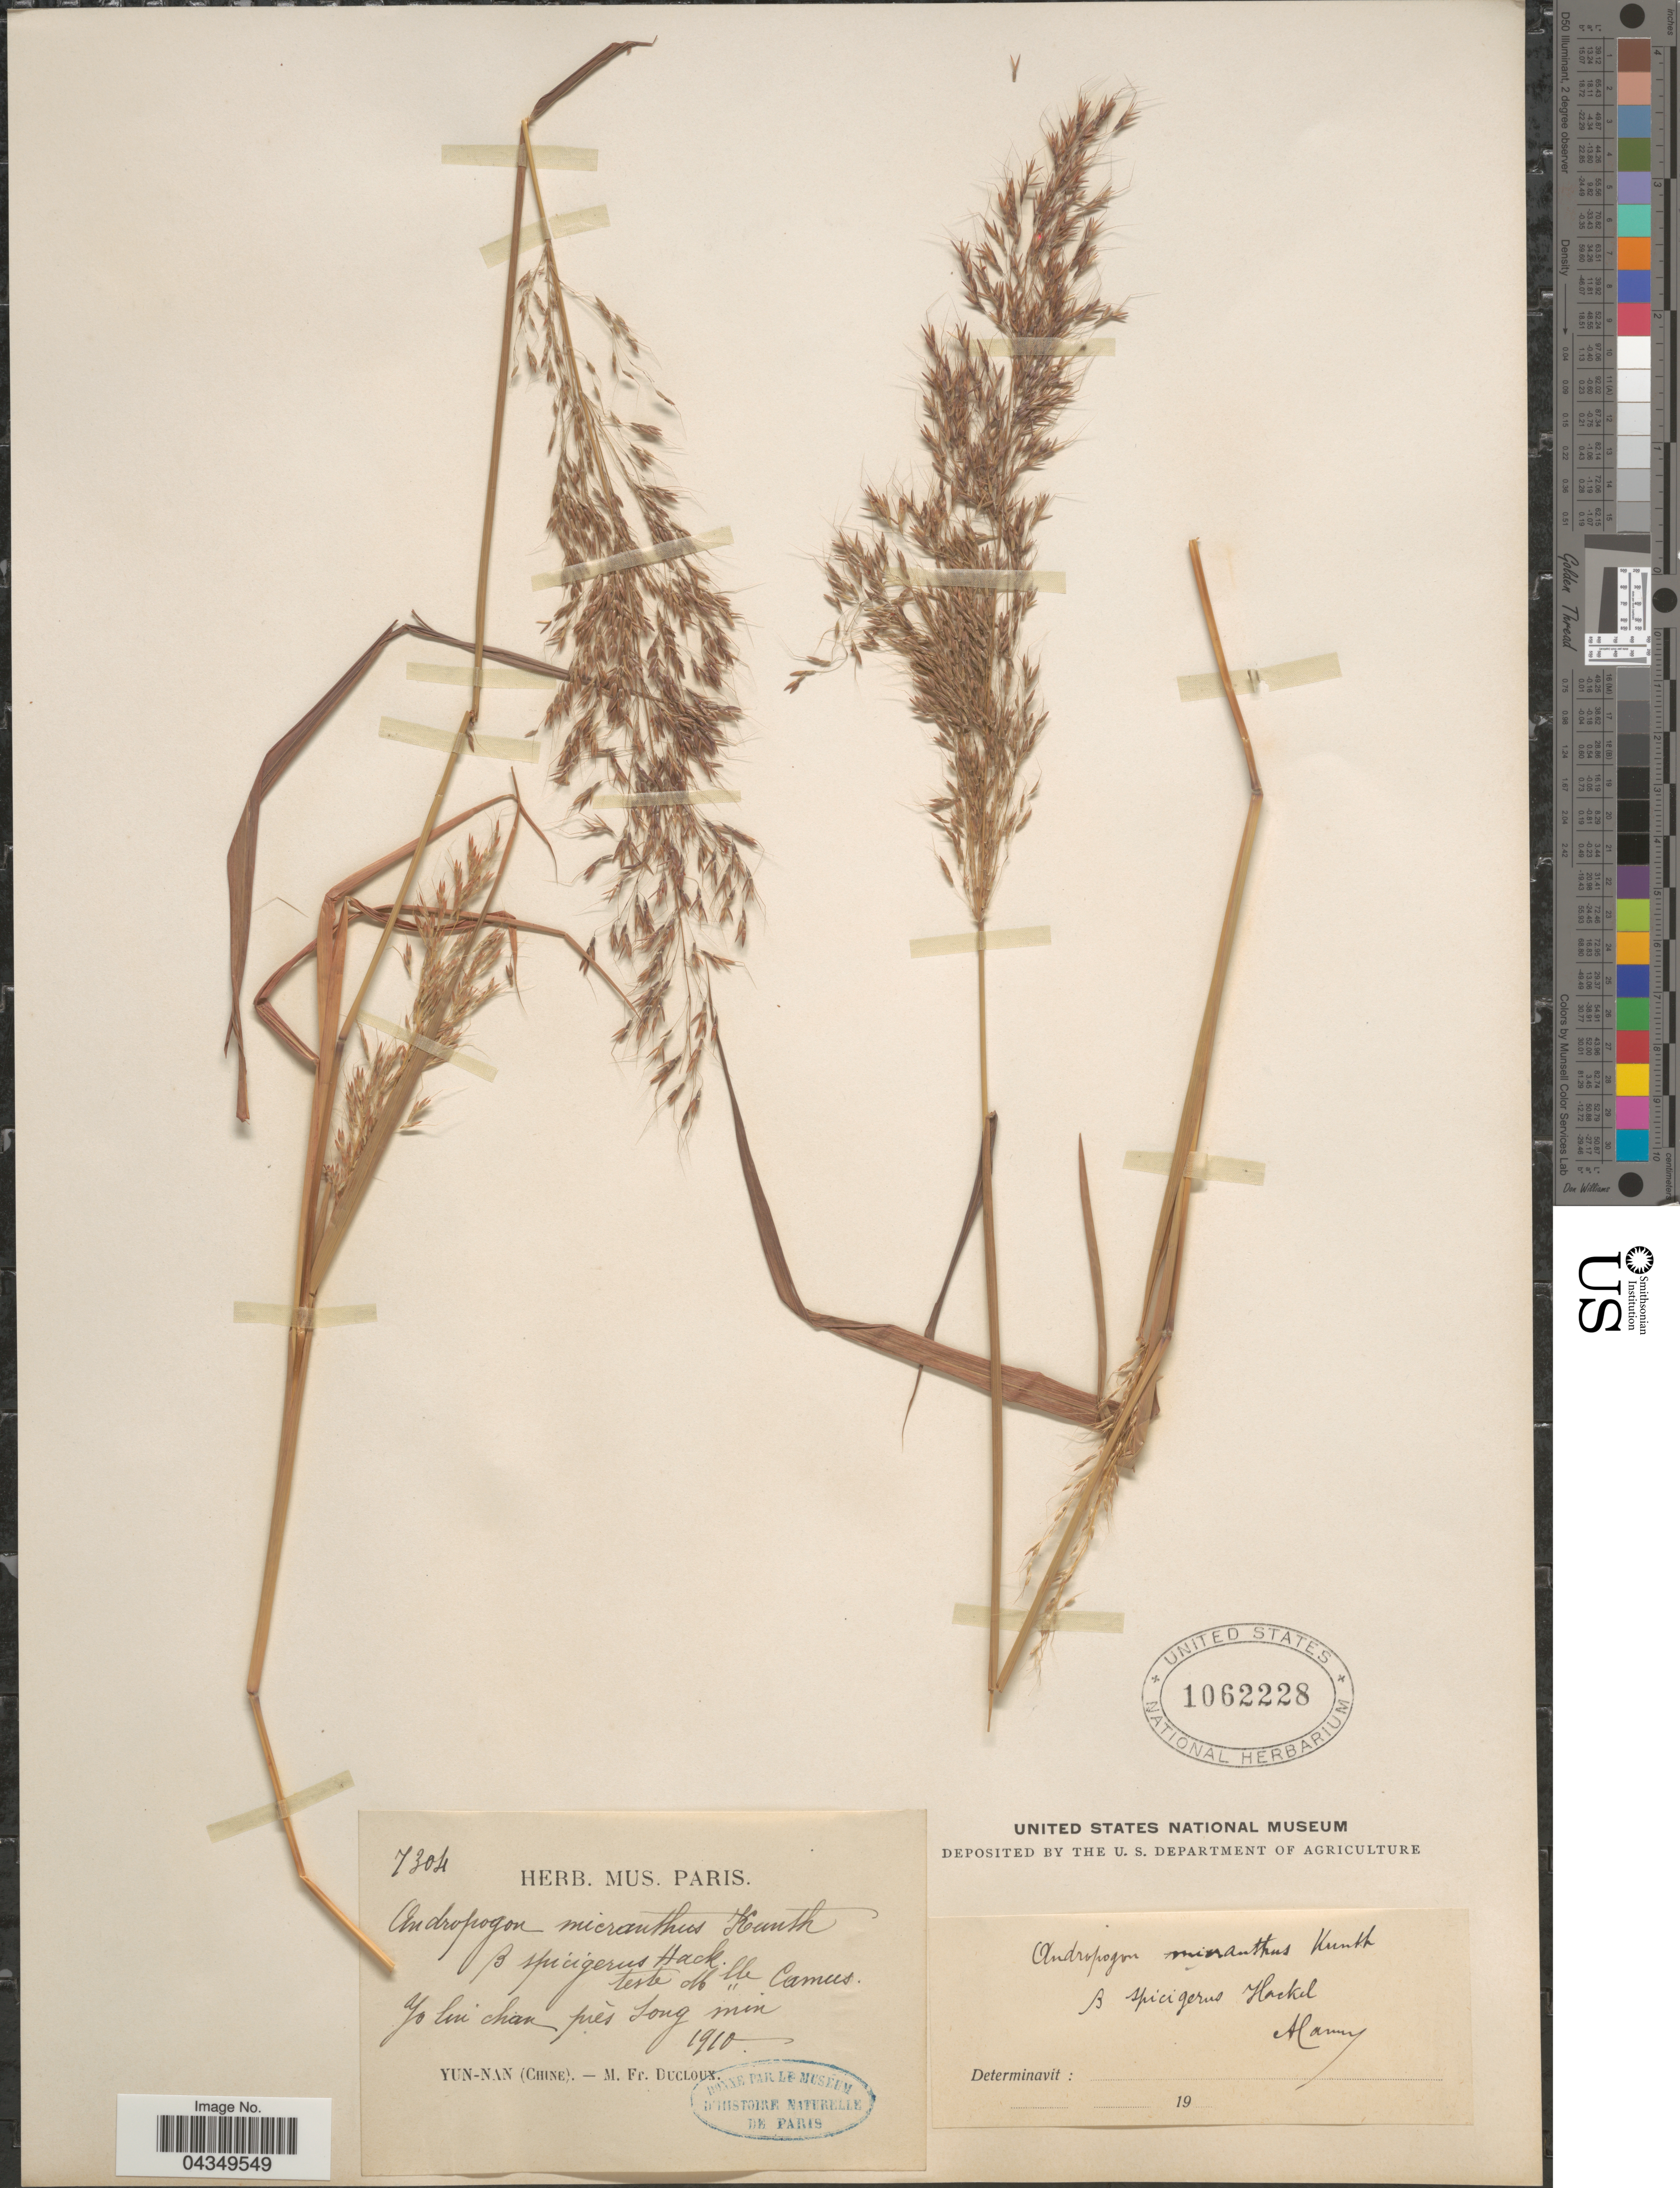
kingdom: Plantae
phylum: Tracheophyta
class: Liliopsida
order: Poales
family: Poaceae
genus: Capillipedium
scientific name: Capillipedium parviflorum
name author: (R. Br.) Stapf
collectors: M. Ducloux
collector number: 7304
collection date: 1910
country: China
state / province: Yunnan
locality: Yo lin chan prés Long [interpreted] min. Yun-nan (Chine).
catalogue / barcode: US 1062228